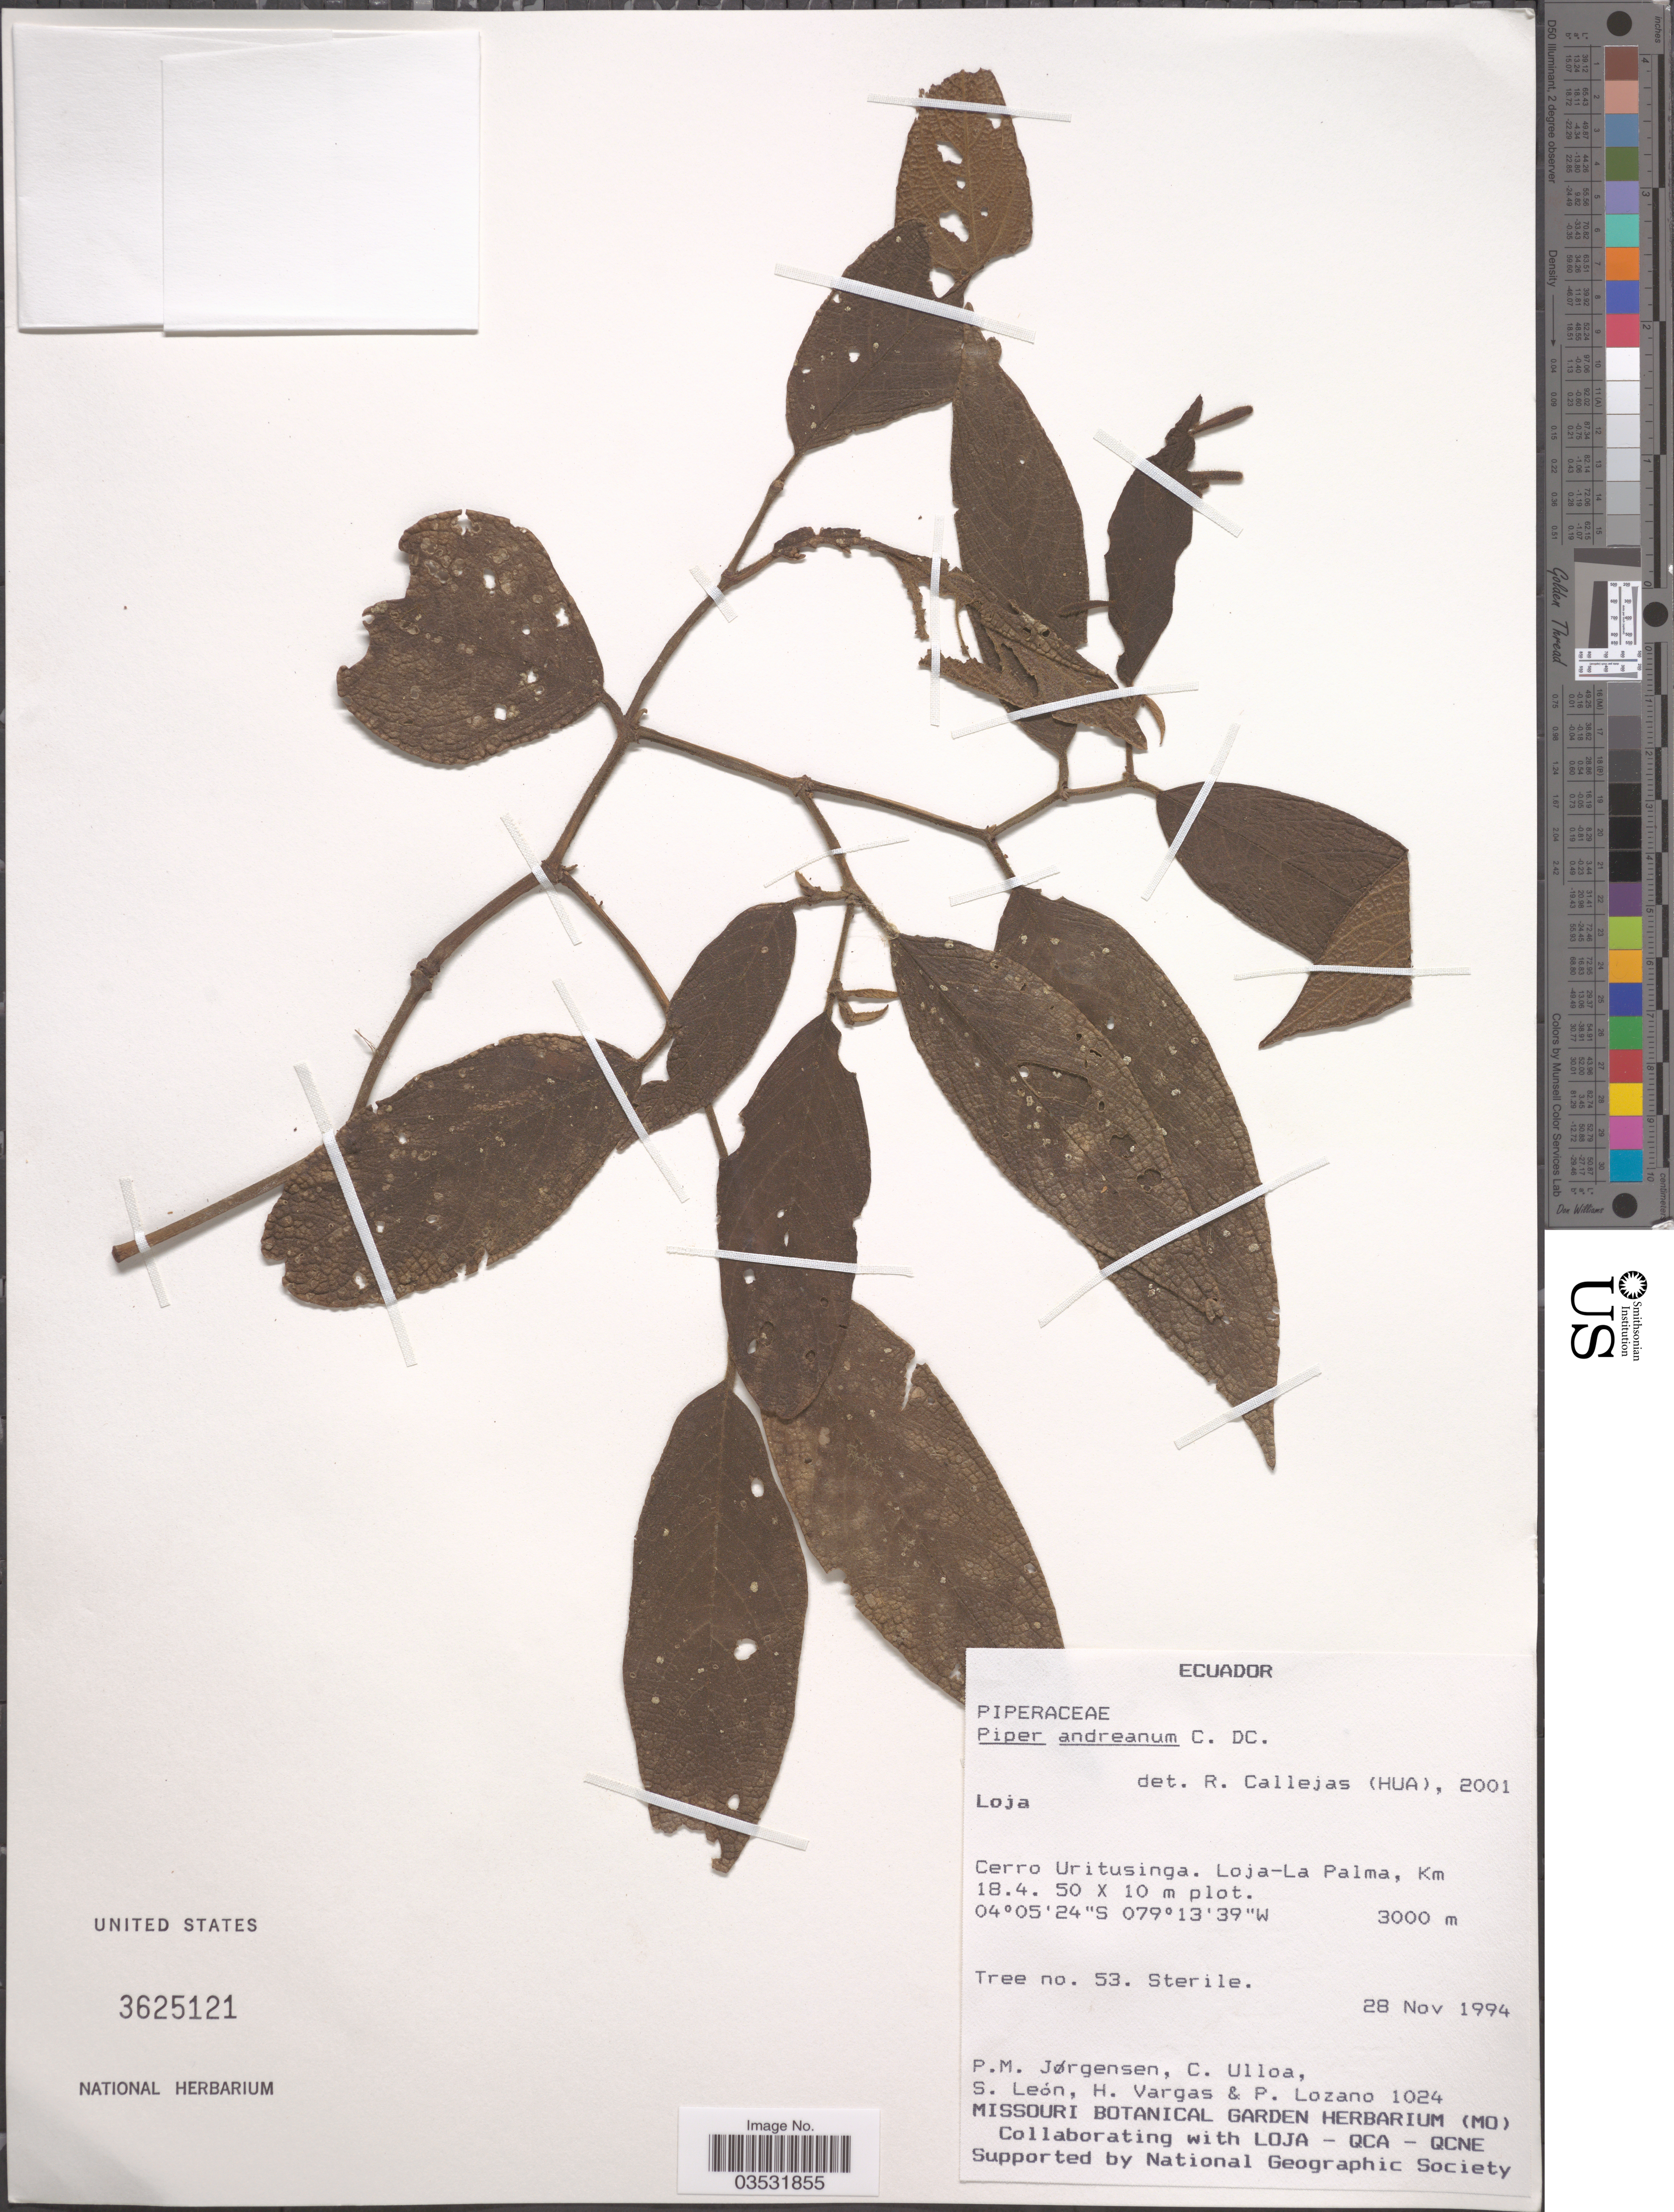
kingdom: Plantae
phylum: Tracheophyta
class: Magnoliopsida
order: Piperales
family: Piperaceae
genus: Piper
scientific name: Piper andreanum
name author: C. DC.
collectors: P. Jørgensen, C. Ulloa, S. León, H. Vargas & P. Lozano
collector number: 1024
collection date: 1994-11-28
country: Ecuador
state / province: Loja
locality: Cerro Uritusinga. Loja-La Palma, Km 18.4. 50 [Foreign script] 10 m plot.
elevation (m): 3000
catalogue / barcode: US 3625121